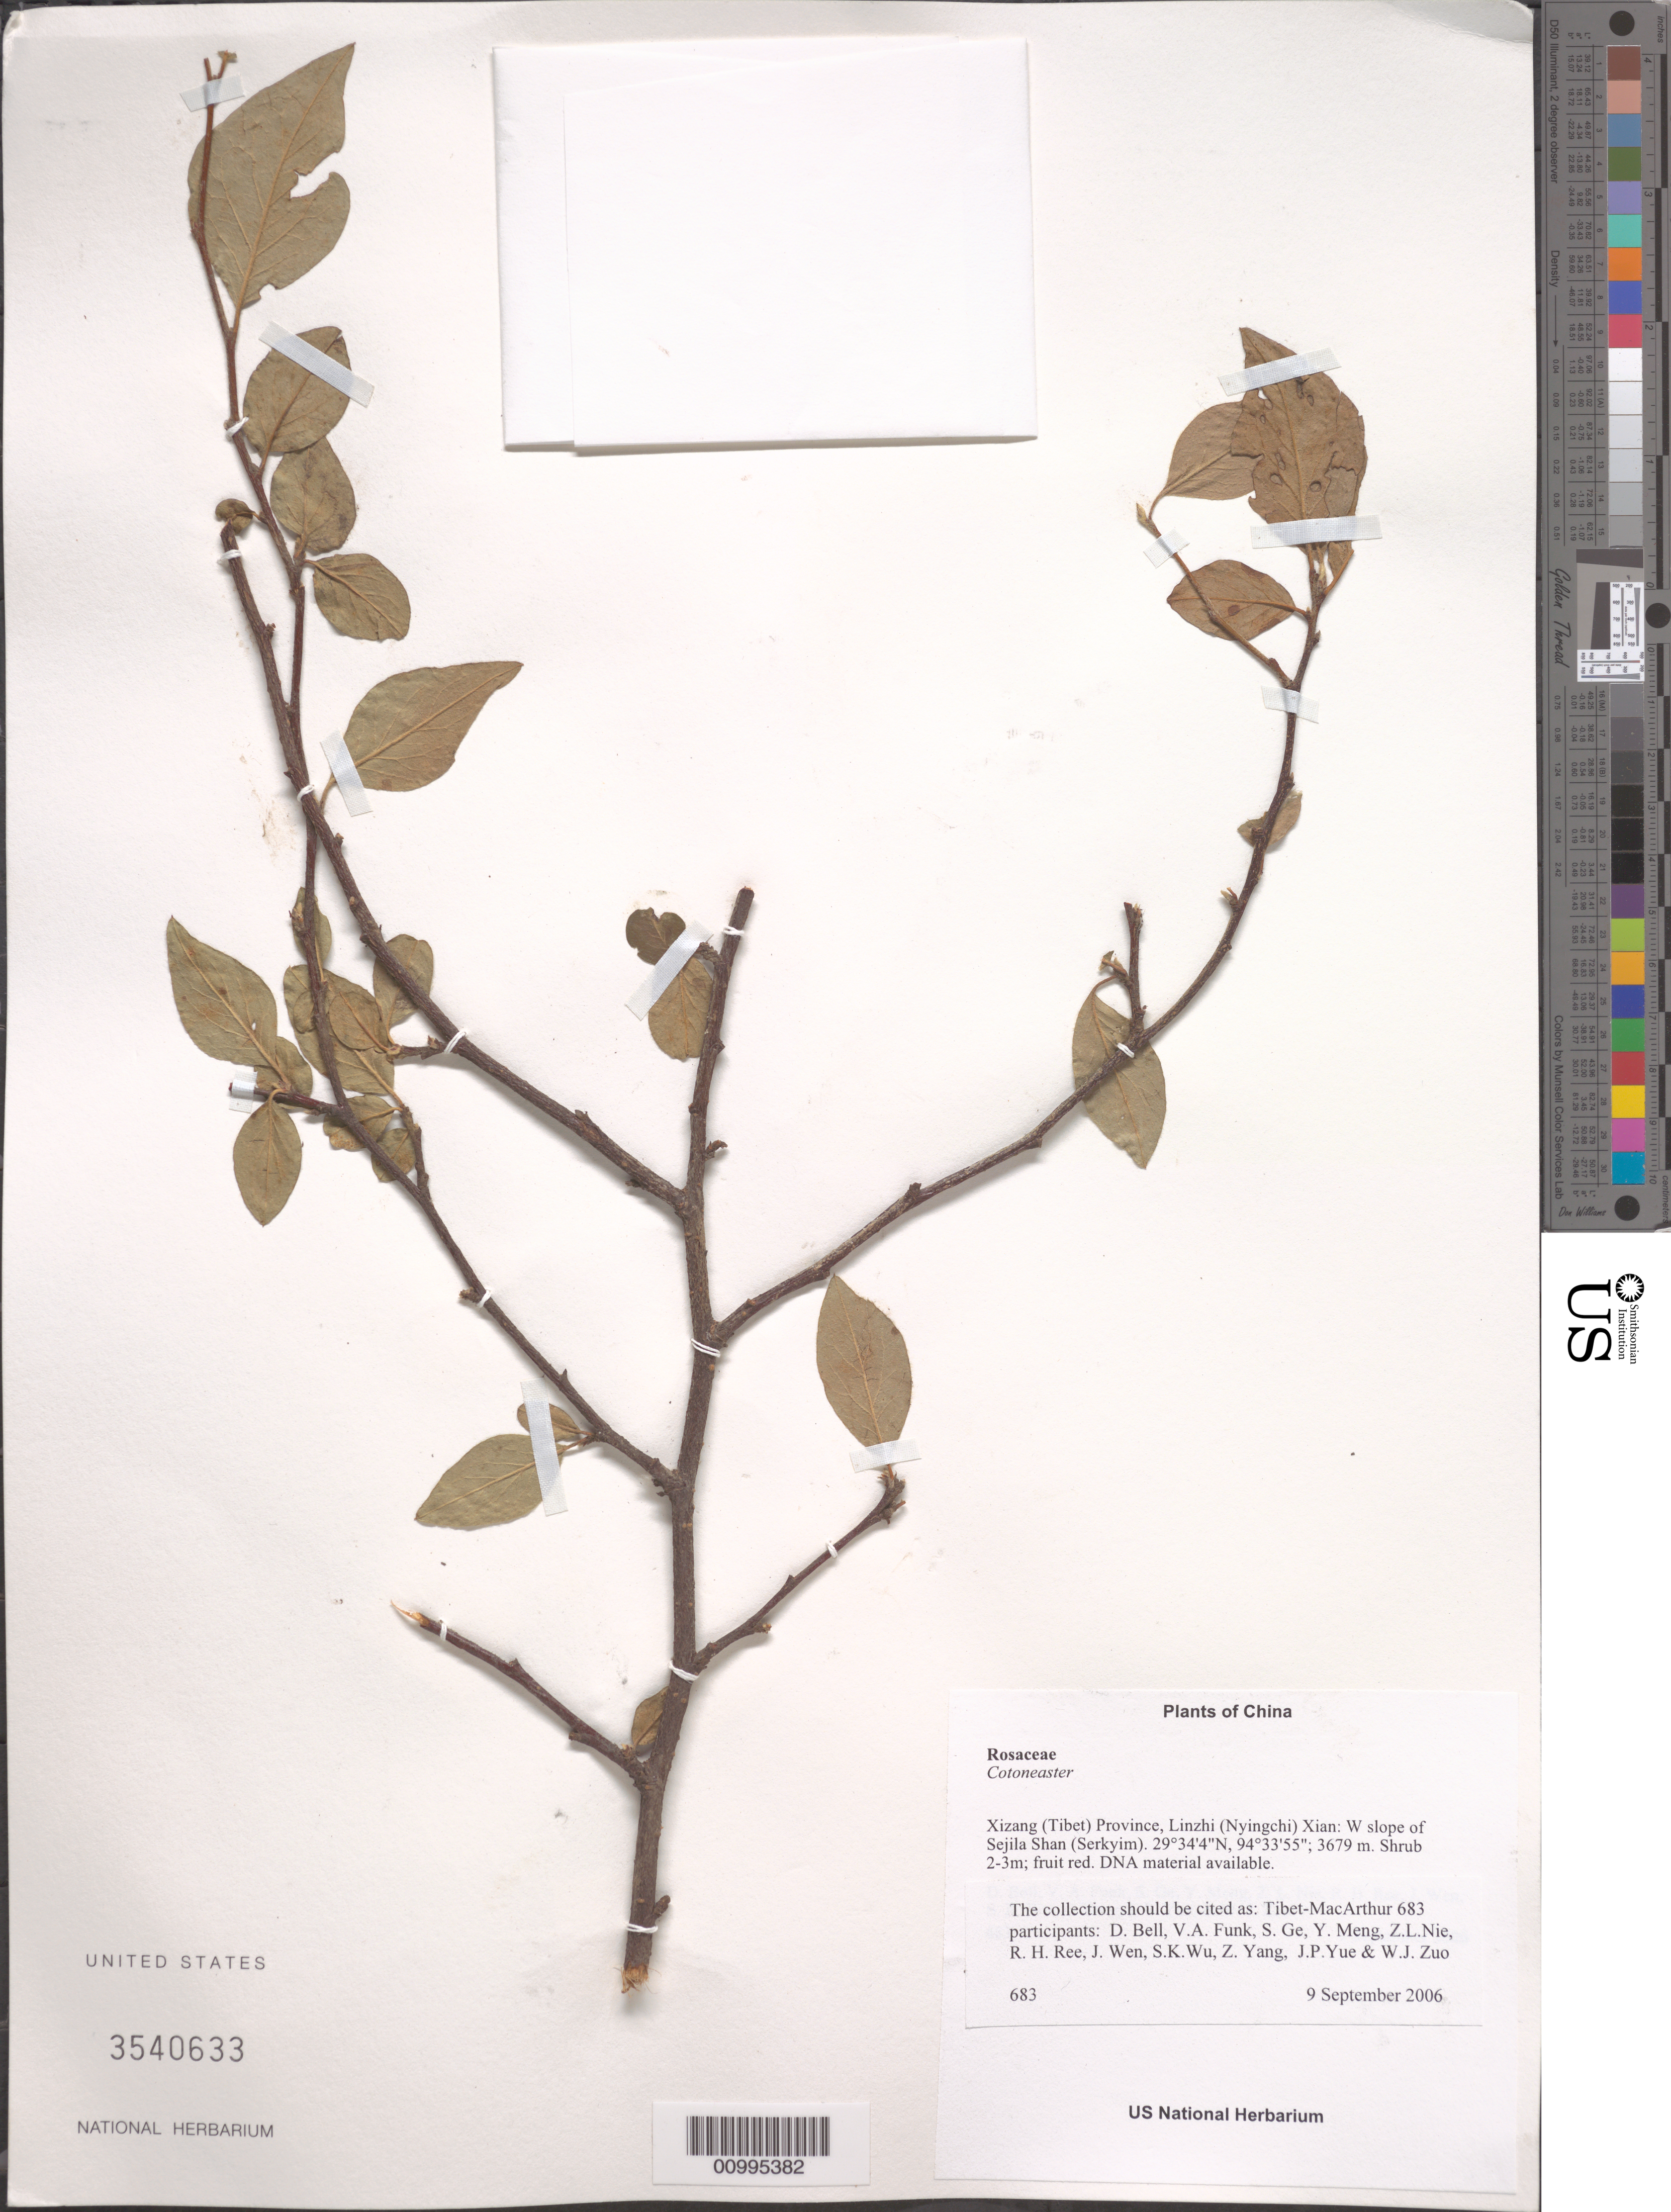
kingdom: Plantae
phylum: Tracheophyta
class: Magnoliopsida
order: Rosales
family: Rosaceae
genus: Cotoneaster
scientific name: Cotoneaster sp.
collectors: Tibet-MacArthur, D. A. Bell, V. Funk, S. Ge, Y. Meng, Z. Nie, R. Ree, J. Wen, S. K. Wu, Z. Yang, J. Yue & W. Zuo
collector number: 683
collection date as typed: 09 Sep 2006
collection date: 2006-09-09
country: China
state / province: Xizang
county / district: Linzhi (Nyingchi) Xian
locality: W slope of Sejila Shan (Serkyim).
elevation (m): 3679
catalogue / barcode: US 3540633